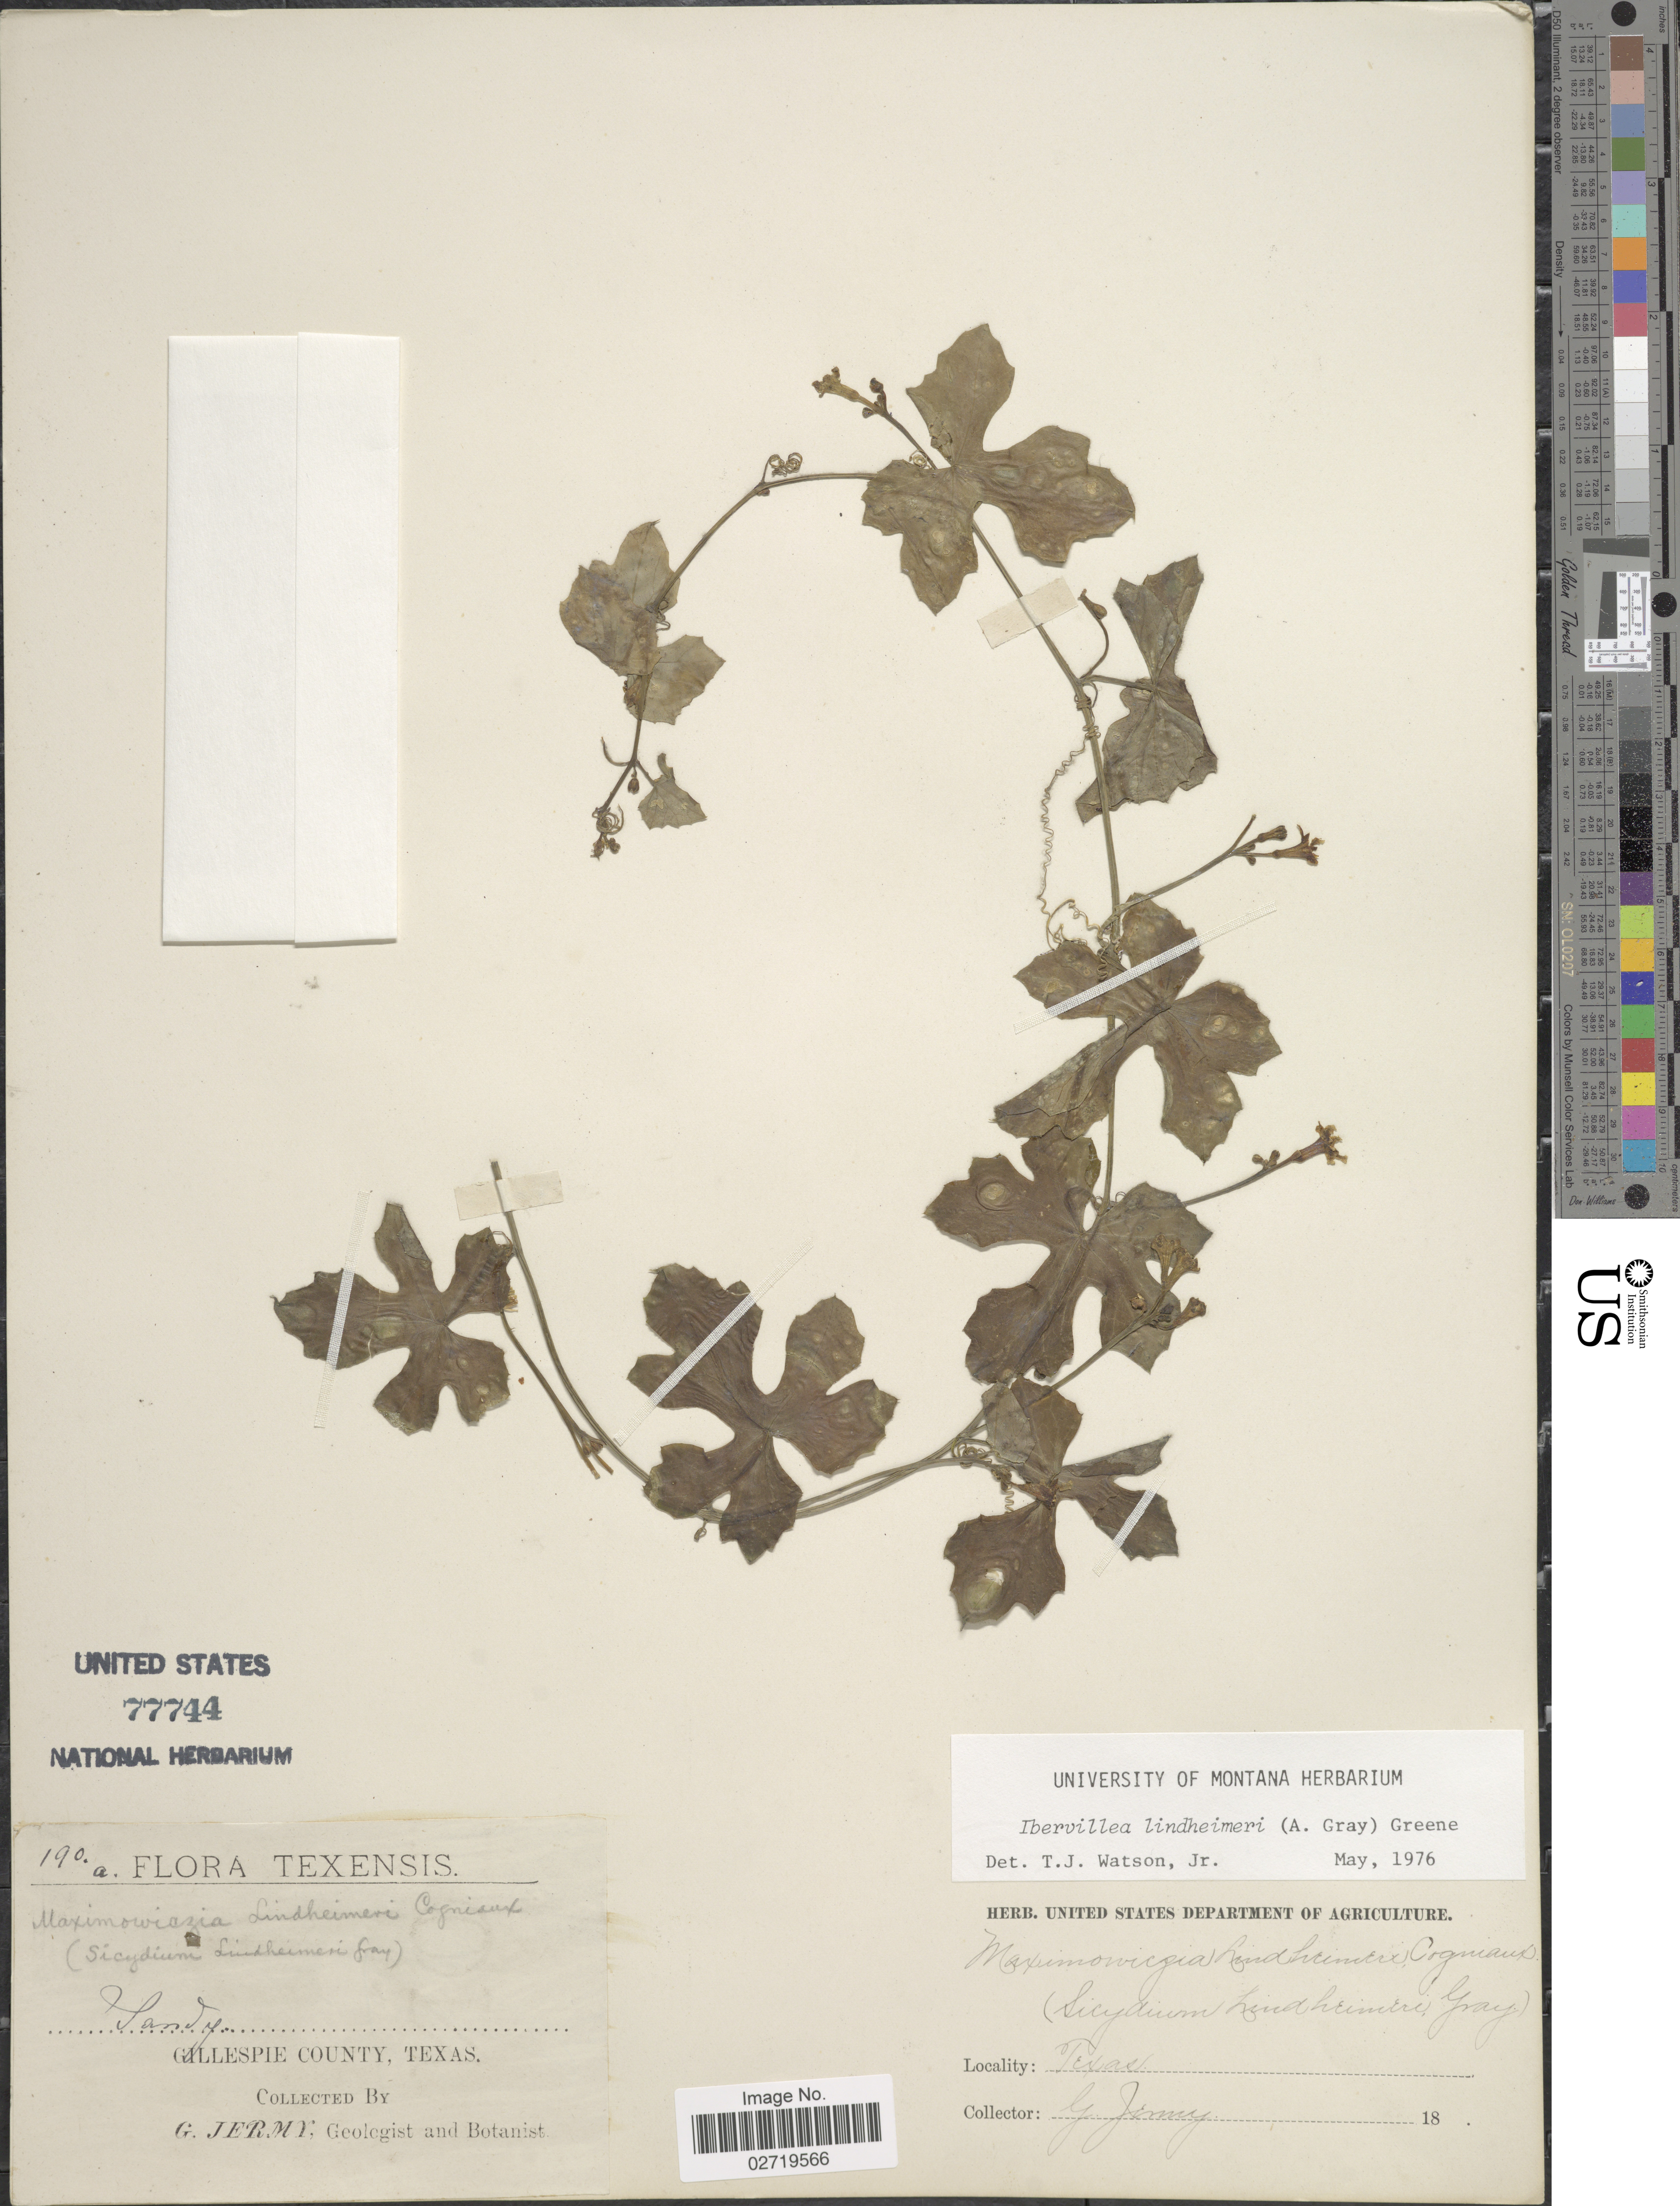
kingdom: Plantae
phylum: Tracheophyta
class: Magnoliopsida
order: Cucurbitales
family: Cucurbitaceae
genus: Ibervillea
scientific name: Ibervillea lindheimeri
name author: (A. Gray) Greene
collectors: G. Jermy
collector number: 190a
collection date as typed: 18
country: United States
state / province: Texas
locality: Sandy, Gillespie County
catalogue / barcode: US 77744